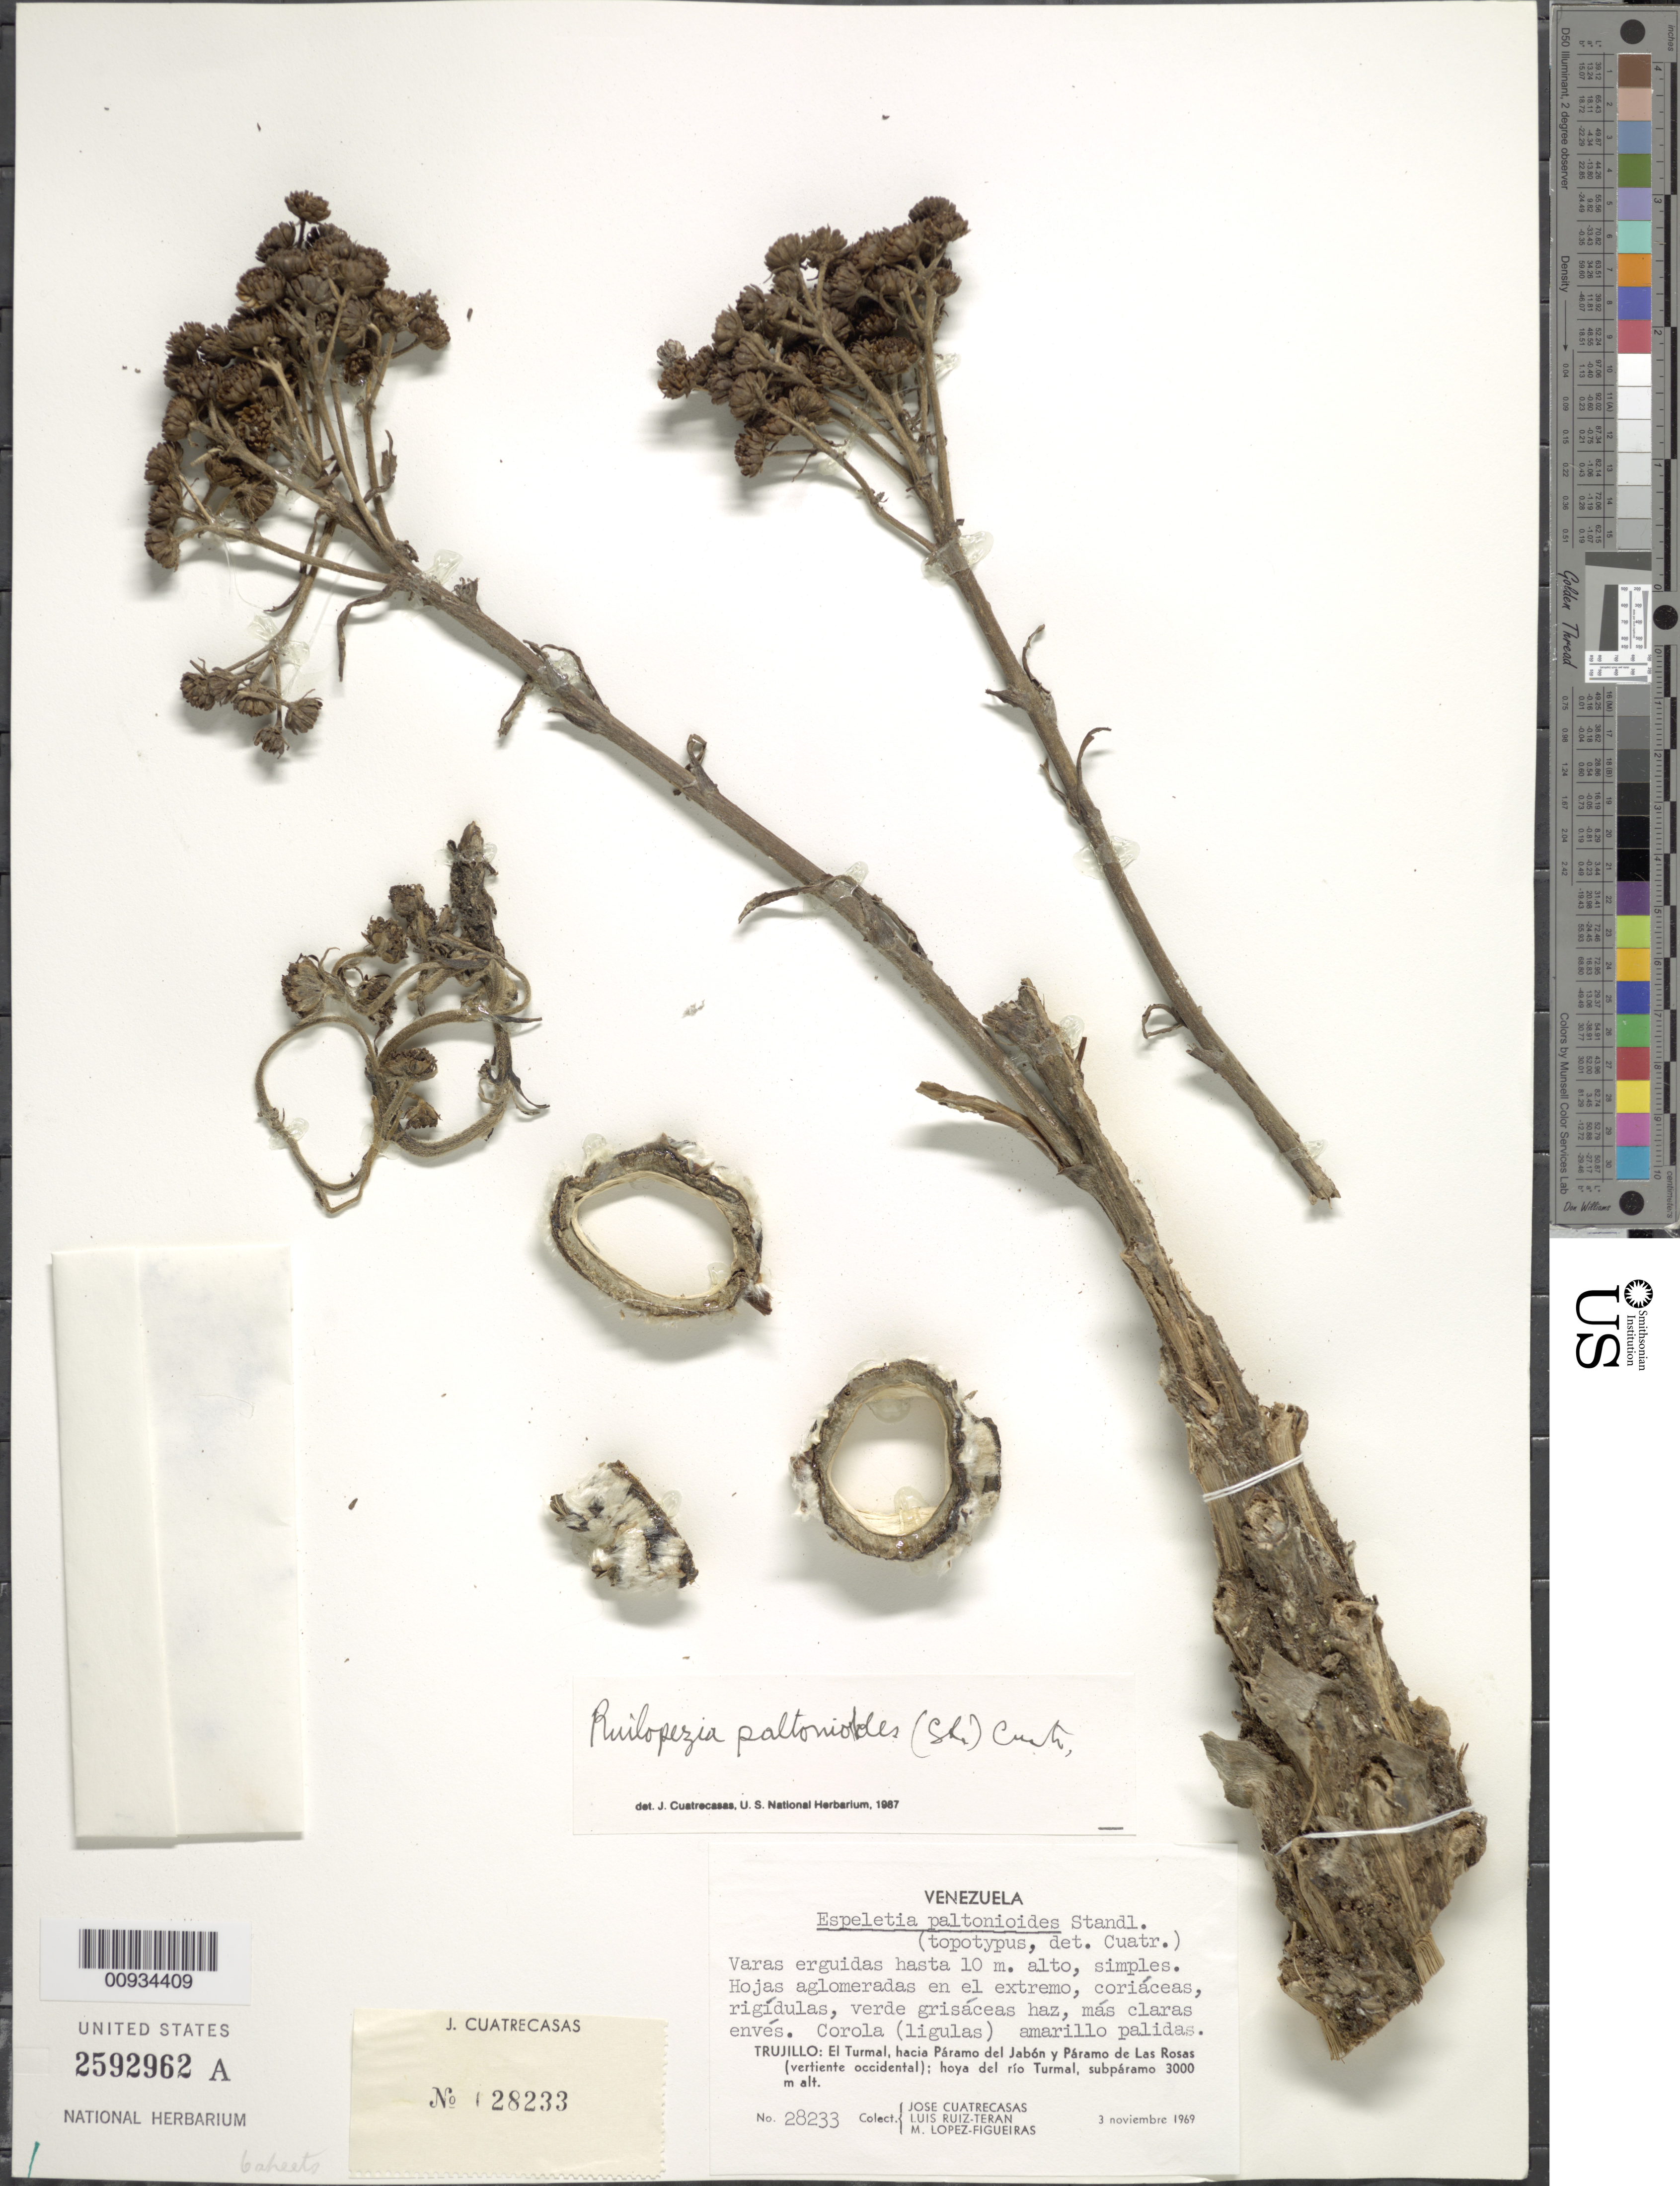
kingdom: Plantae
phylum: Tracheophyta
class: Magnoliopsida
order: Asterales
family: Asteraceae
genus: Ruilopezia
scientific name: Ruilopezia paltonioides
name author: (Standl.) Cuatrec.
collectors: J. Cuatrecasas, L. Teran & M. López Figueiras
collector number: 28233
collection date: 1969-11-03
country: Venezuela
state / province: Trujillo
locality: El Turmal, hacia Paramo del Jabon y Paramo de Las Rosas (vertiente occidental), hoya del Rio Turmal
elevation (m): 3000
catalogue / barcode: US 2592962A